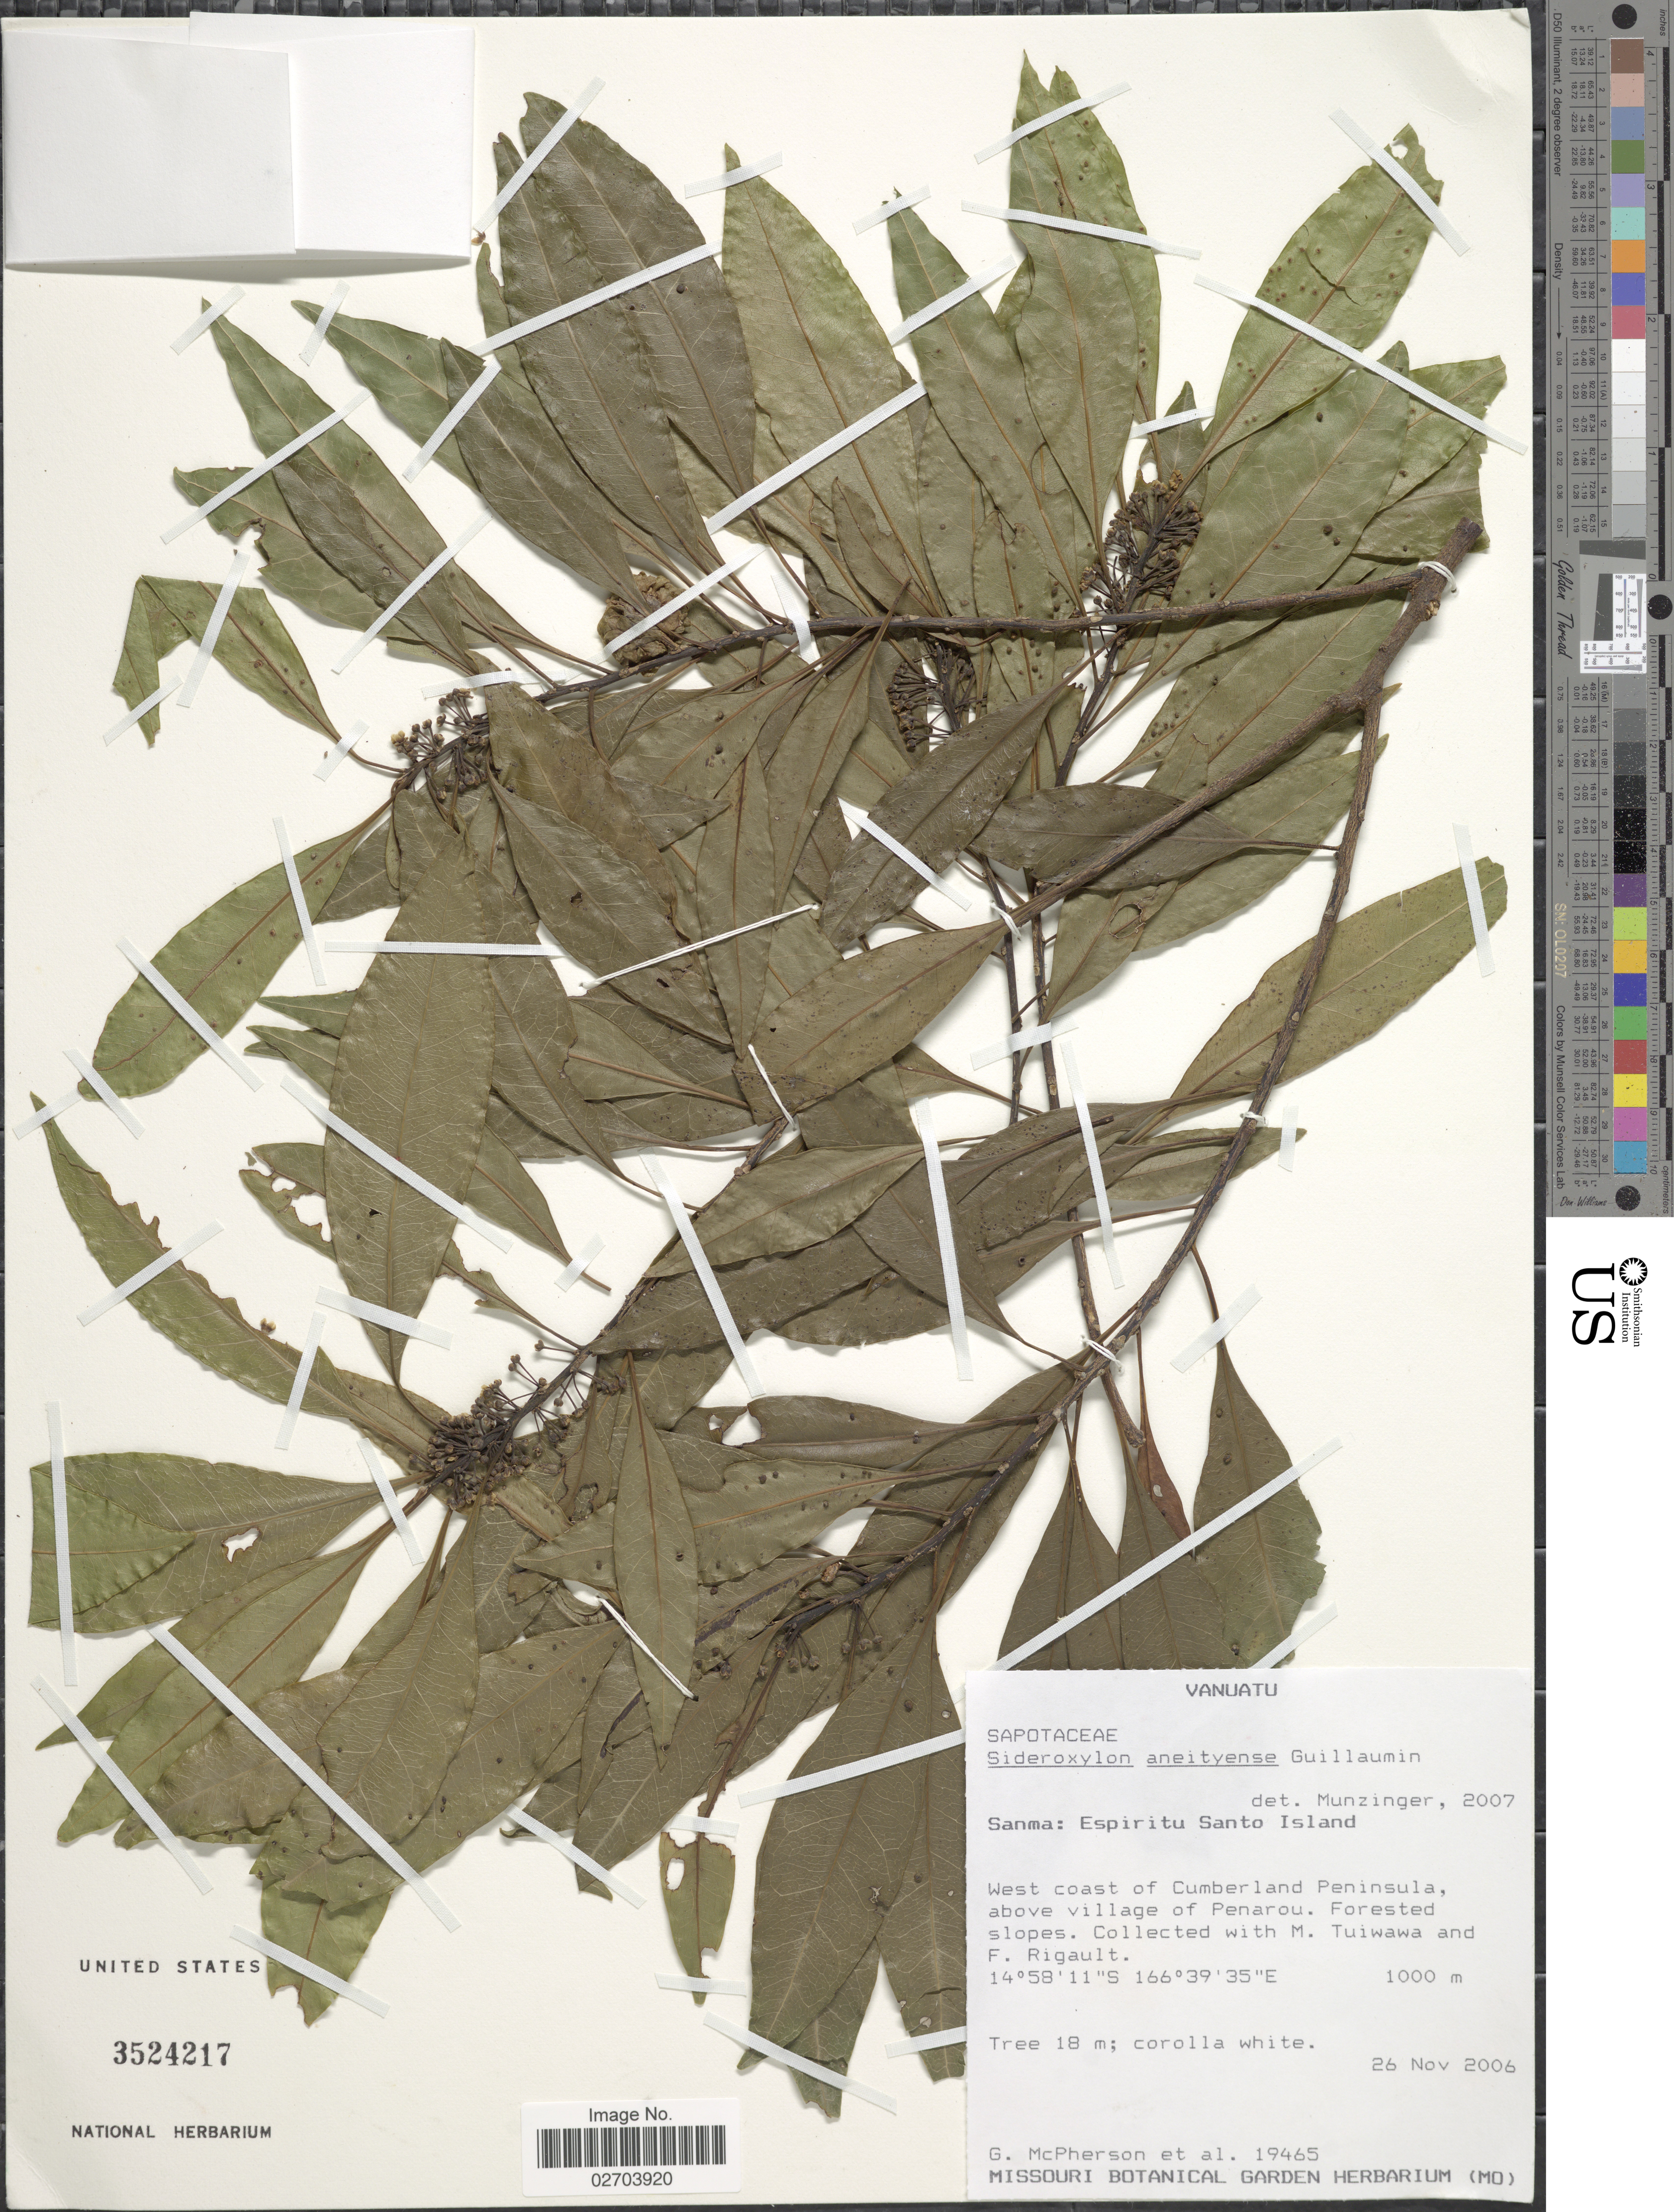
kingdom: Plantae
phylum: Tracheophyta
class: Magnoliopsida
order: Ericales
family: Sapotaceae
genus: Sideroxylon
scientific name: Sideroxylon aneityense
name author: Guillaumin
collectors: G. D. McPherson, M. Tuiwawa & F. Rigault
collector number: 19465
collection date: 2006-11-26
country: Vanuatu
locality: Sanma: Espiritu Santo Island. West coast of Cumberland Peninsula, above village of Penarou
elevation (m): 1000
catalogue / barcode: US 3524217